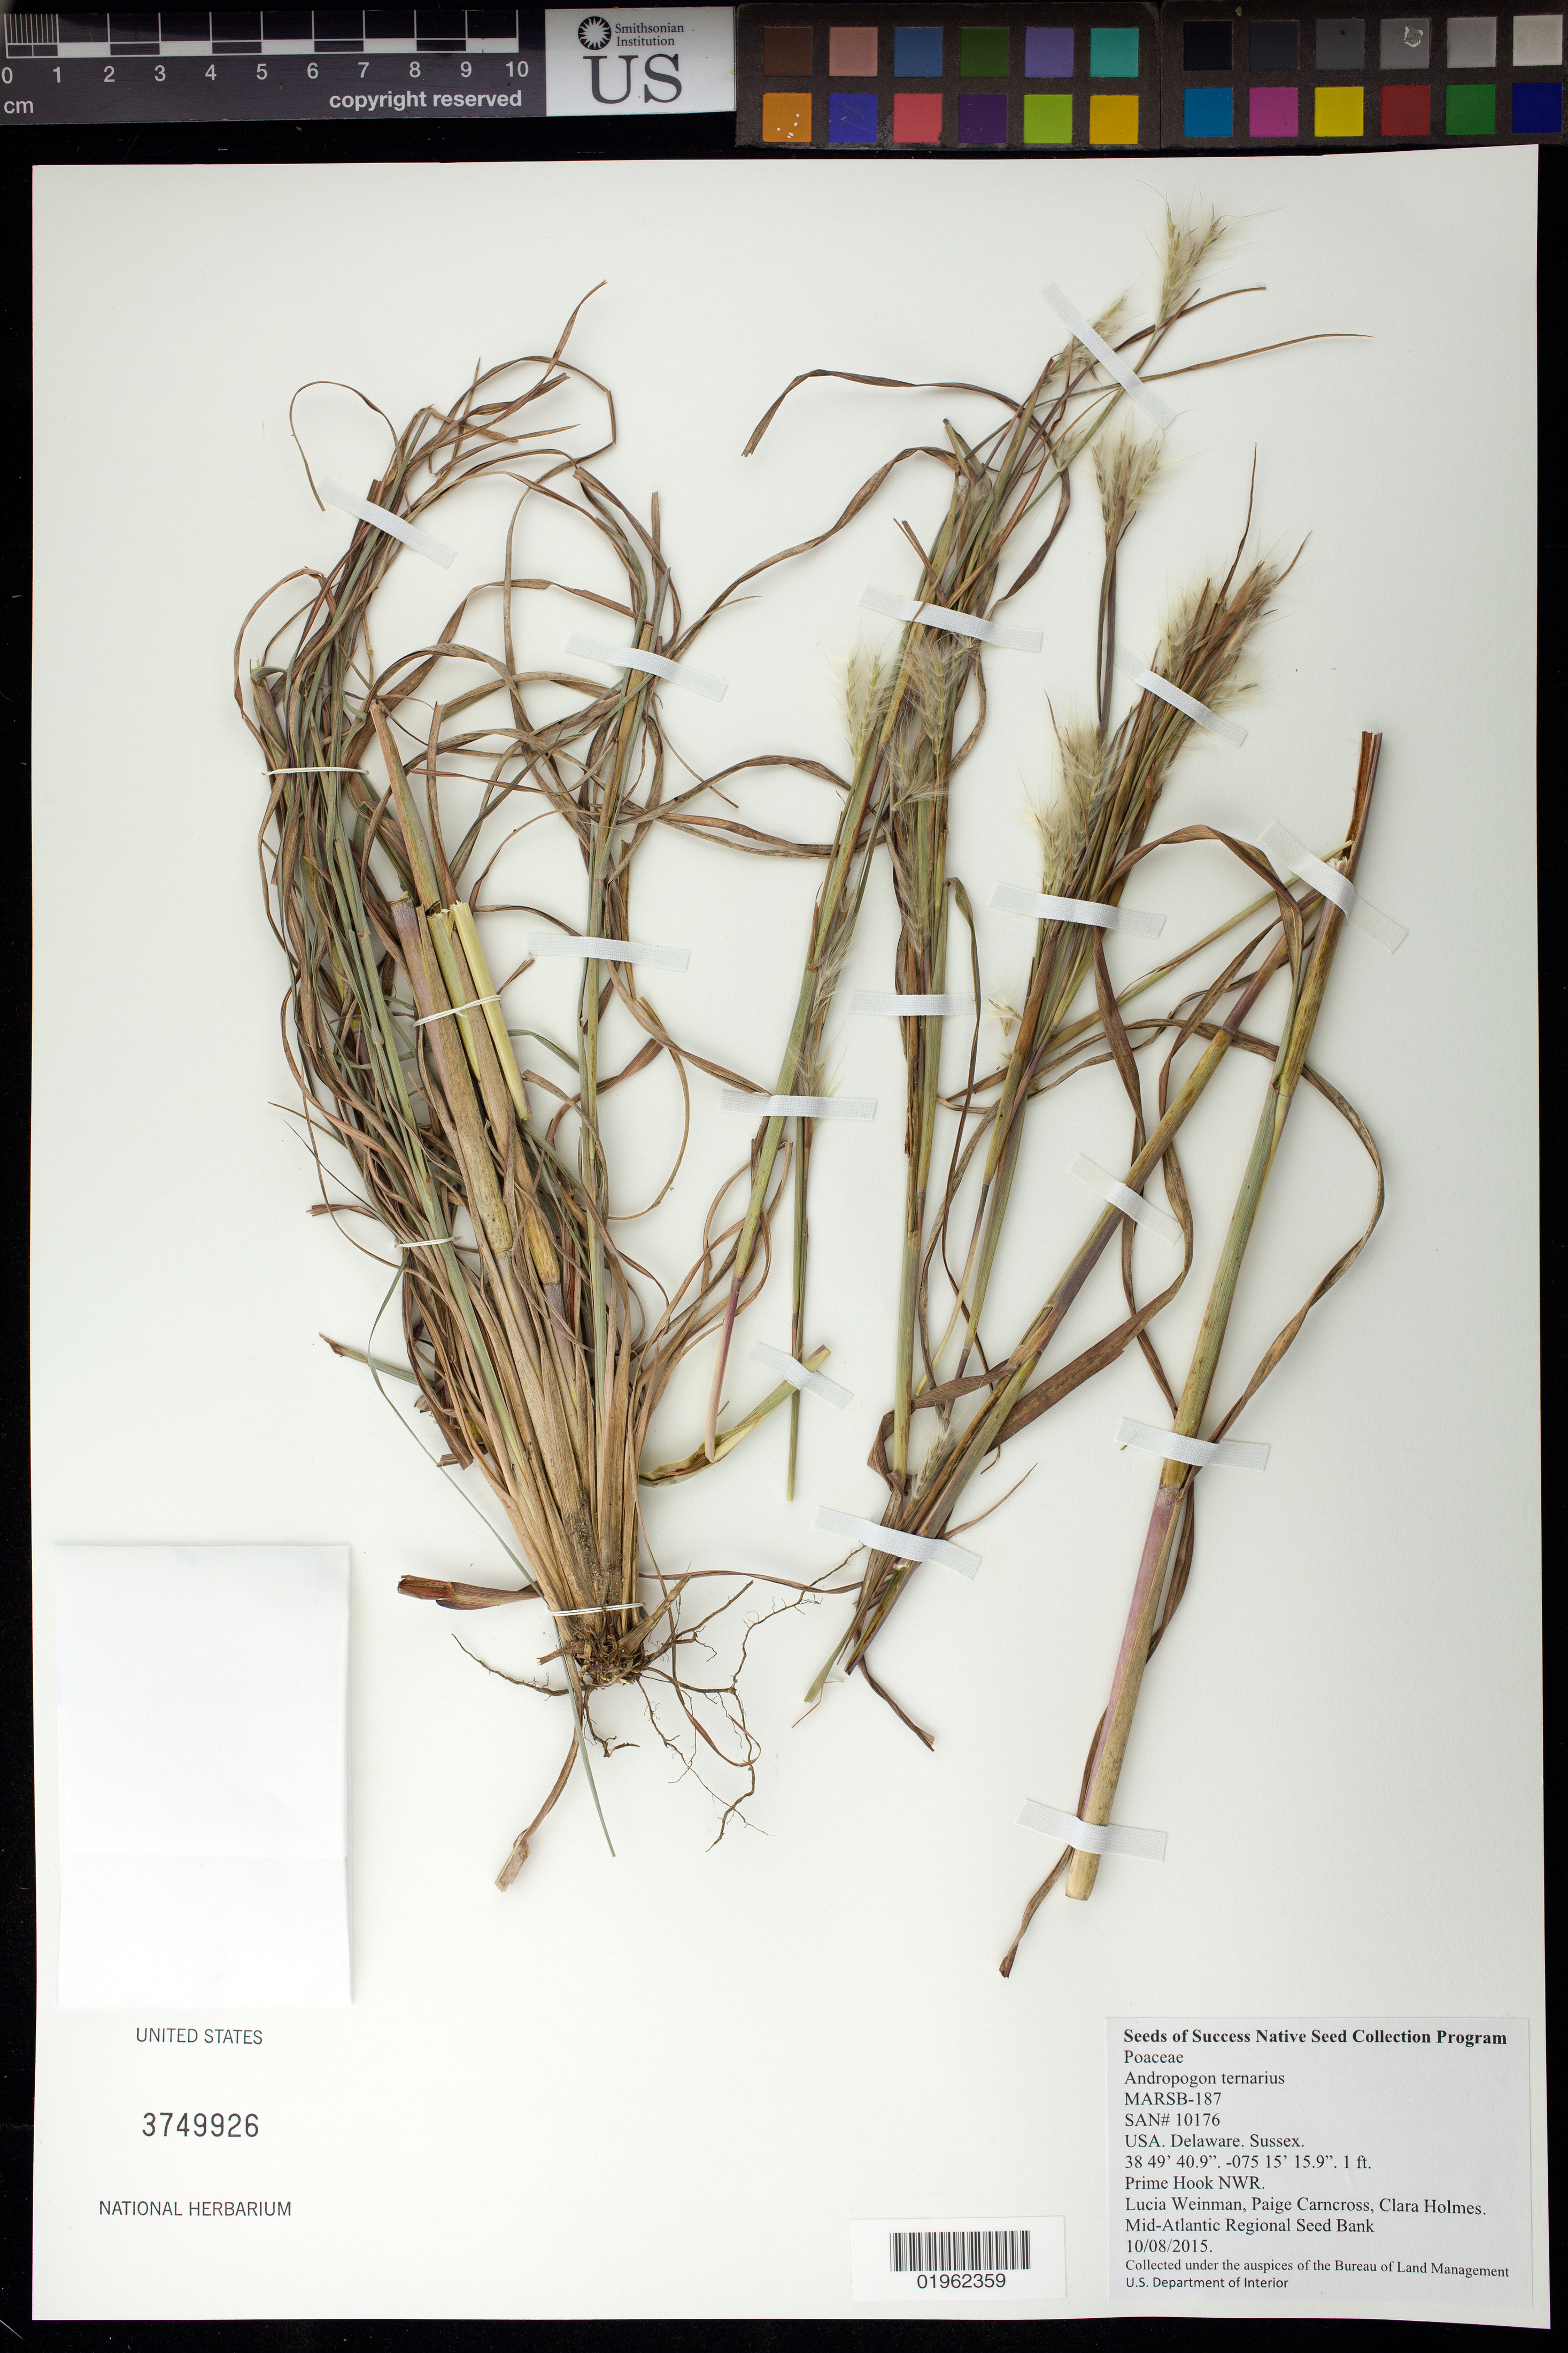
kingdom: Plantae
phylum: Tracheophyta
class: Liliopsida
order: Poales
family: Poaceae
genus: Andropogon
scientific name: Andropogon ternarius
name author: Michx.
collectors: P. Carncross, L. Weinman & C. Holmes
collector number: MARSB-187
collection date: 2015-10-08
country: United States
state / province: Delaware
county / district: Sussex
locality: Prime Hook National Wildlife Refuge, Field between Turkle Pond Road and maintenance area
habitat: Northern & Central Ruderal Meadow & Shrubland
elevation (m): -4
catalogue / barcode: US 3749926